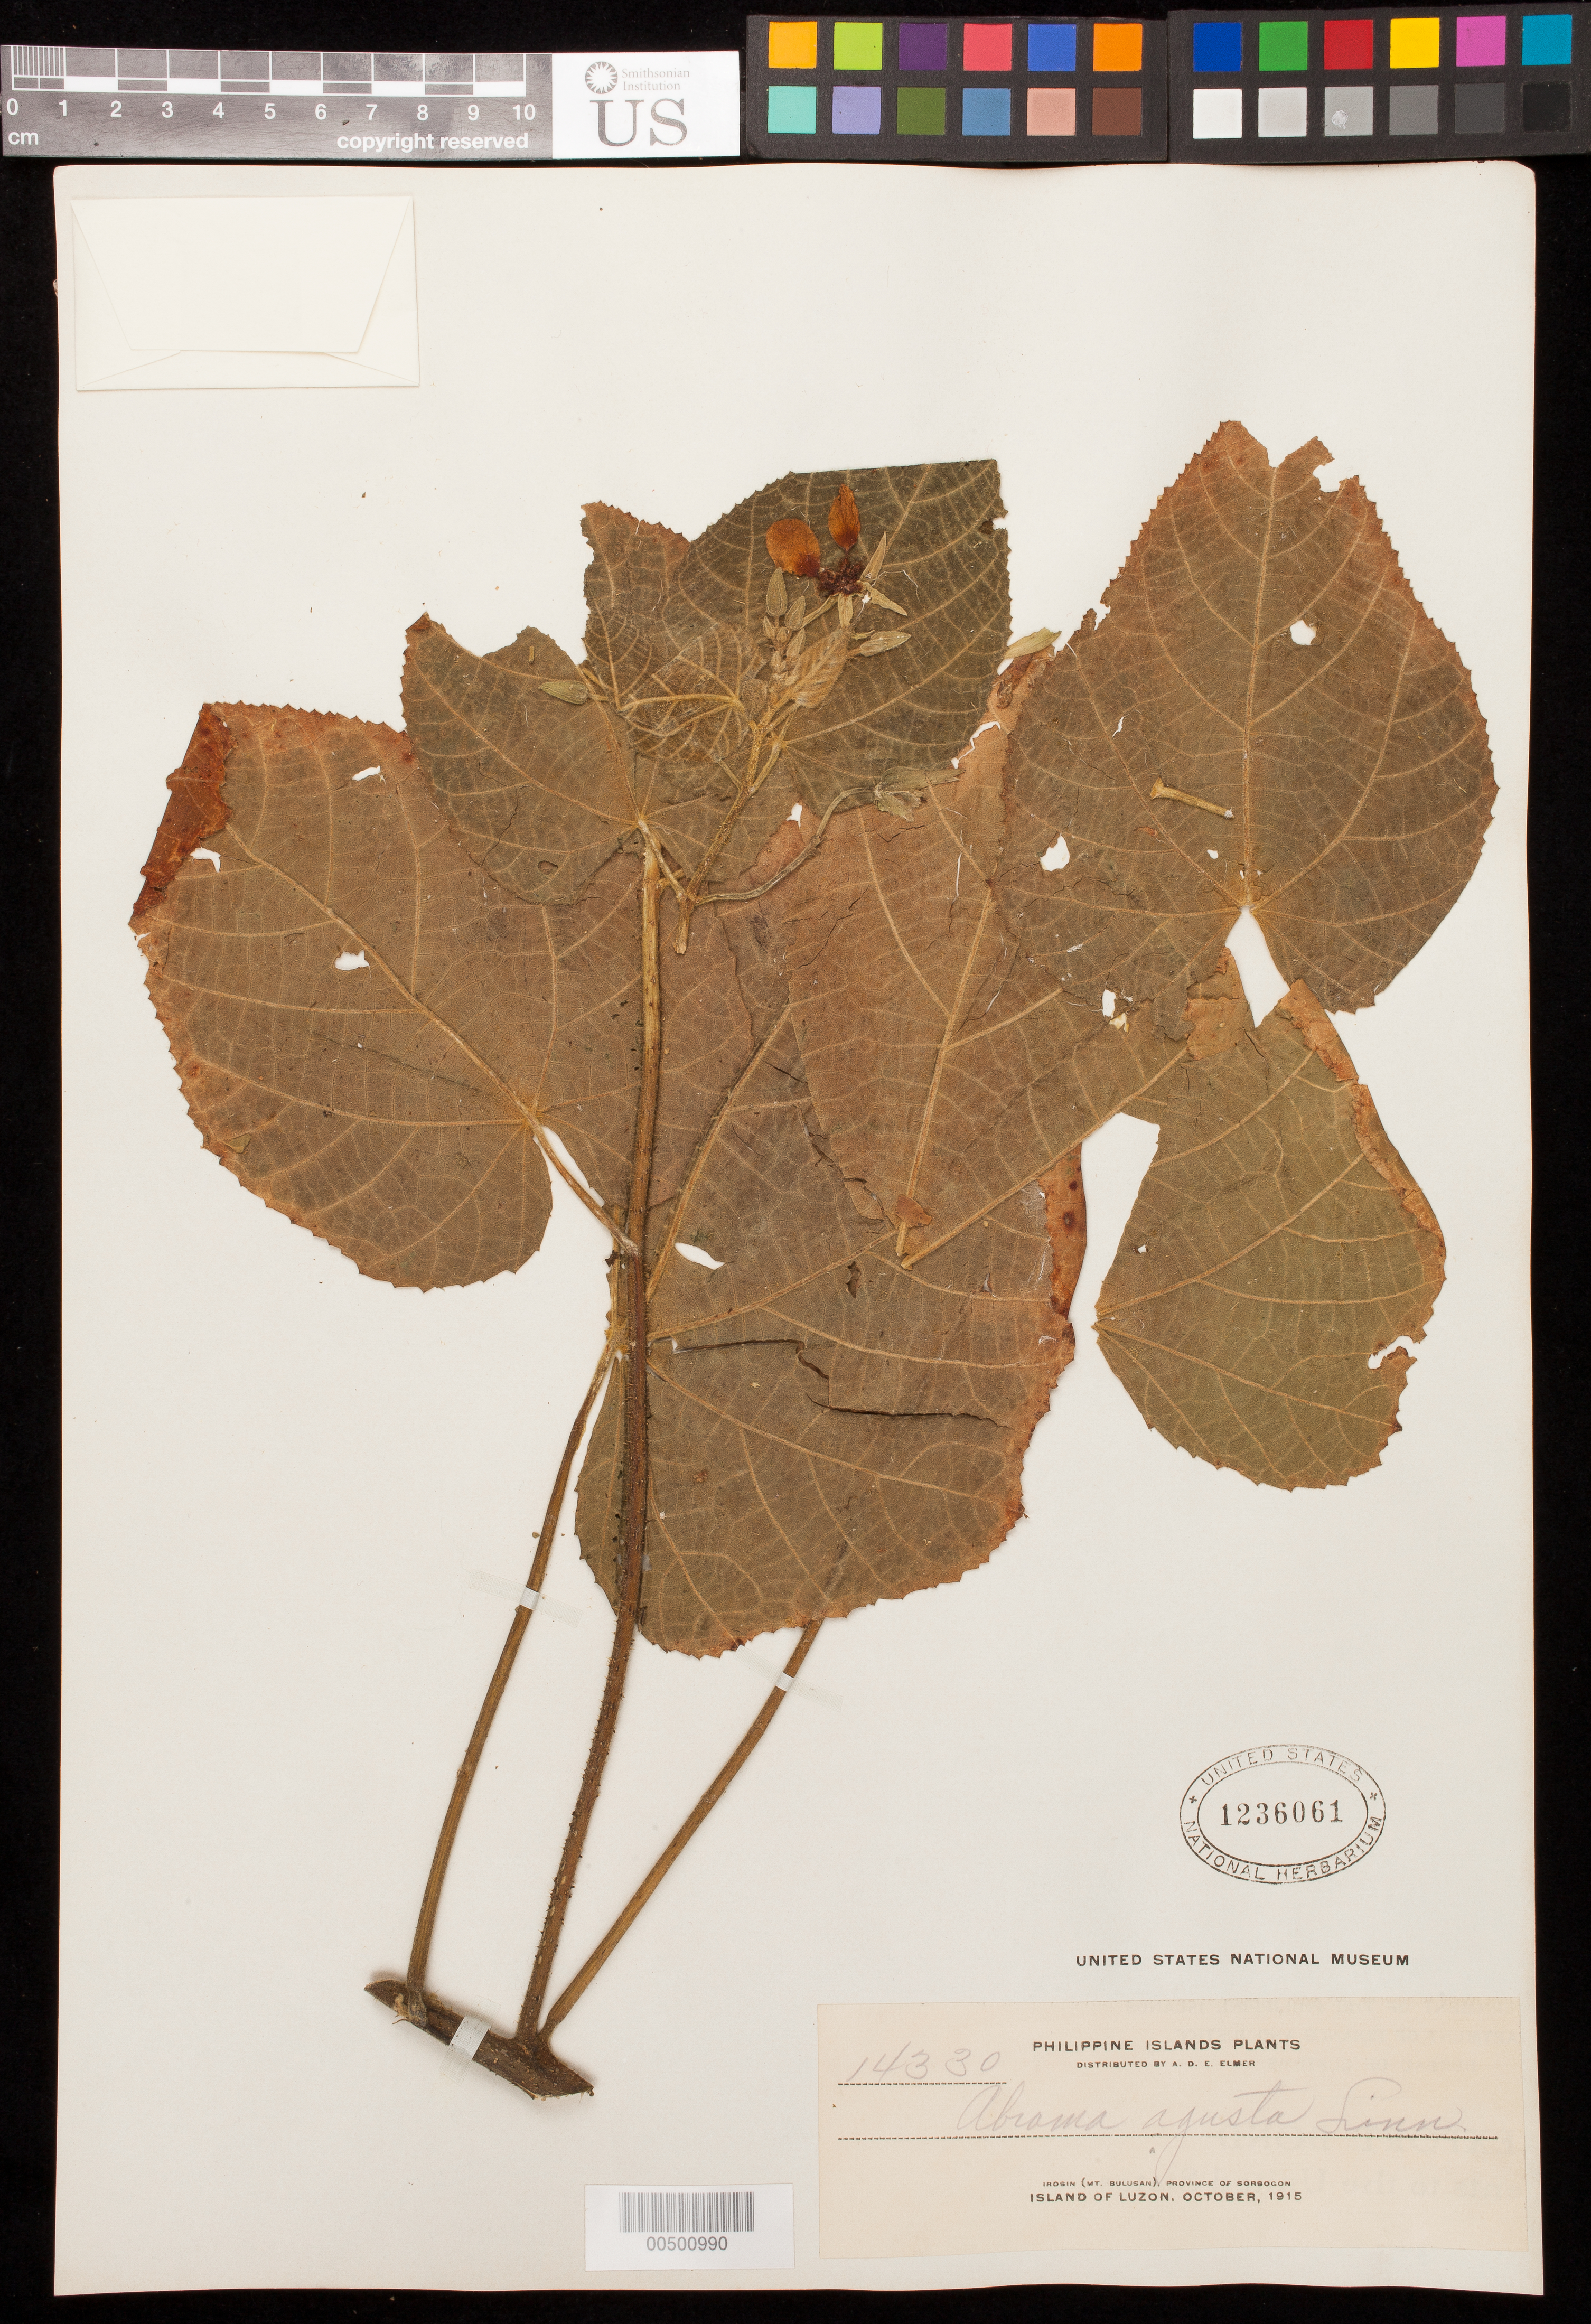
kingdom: Plantae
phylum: Tracheophyta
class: Magnoliopsida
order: Malvales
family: Malvaceae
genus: Abroma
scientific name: Abroma augusta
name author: (L.) L. f.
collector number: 14330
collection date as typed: Oct 1915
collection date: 1915-10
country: Philippines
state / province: Bicol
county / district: Sorsogon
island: Luzon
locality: Irosin (Mt. Bulusan)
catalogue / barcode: US 1236061